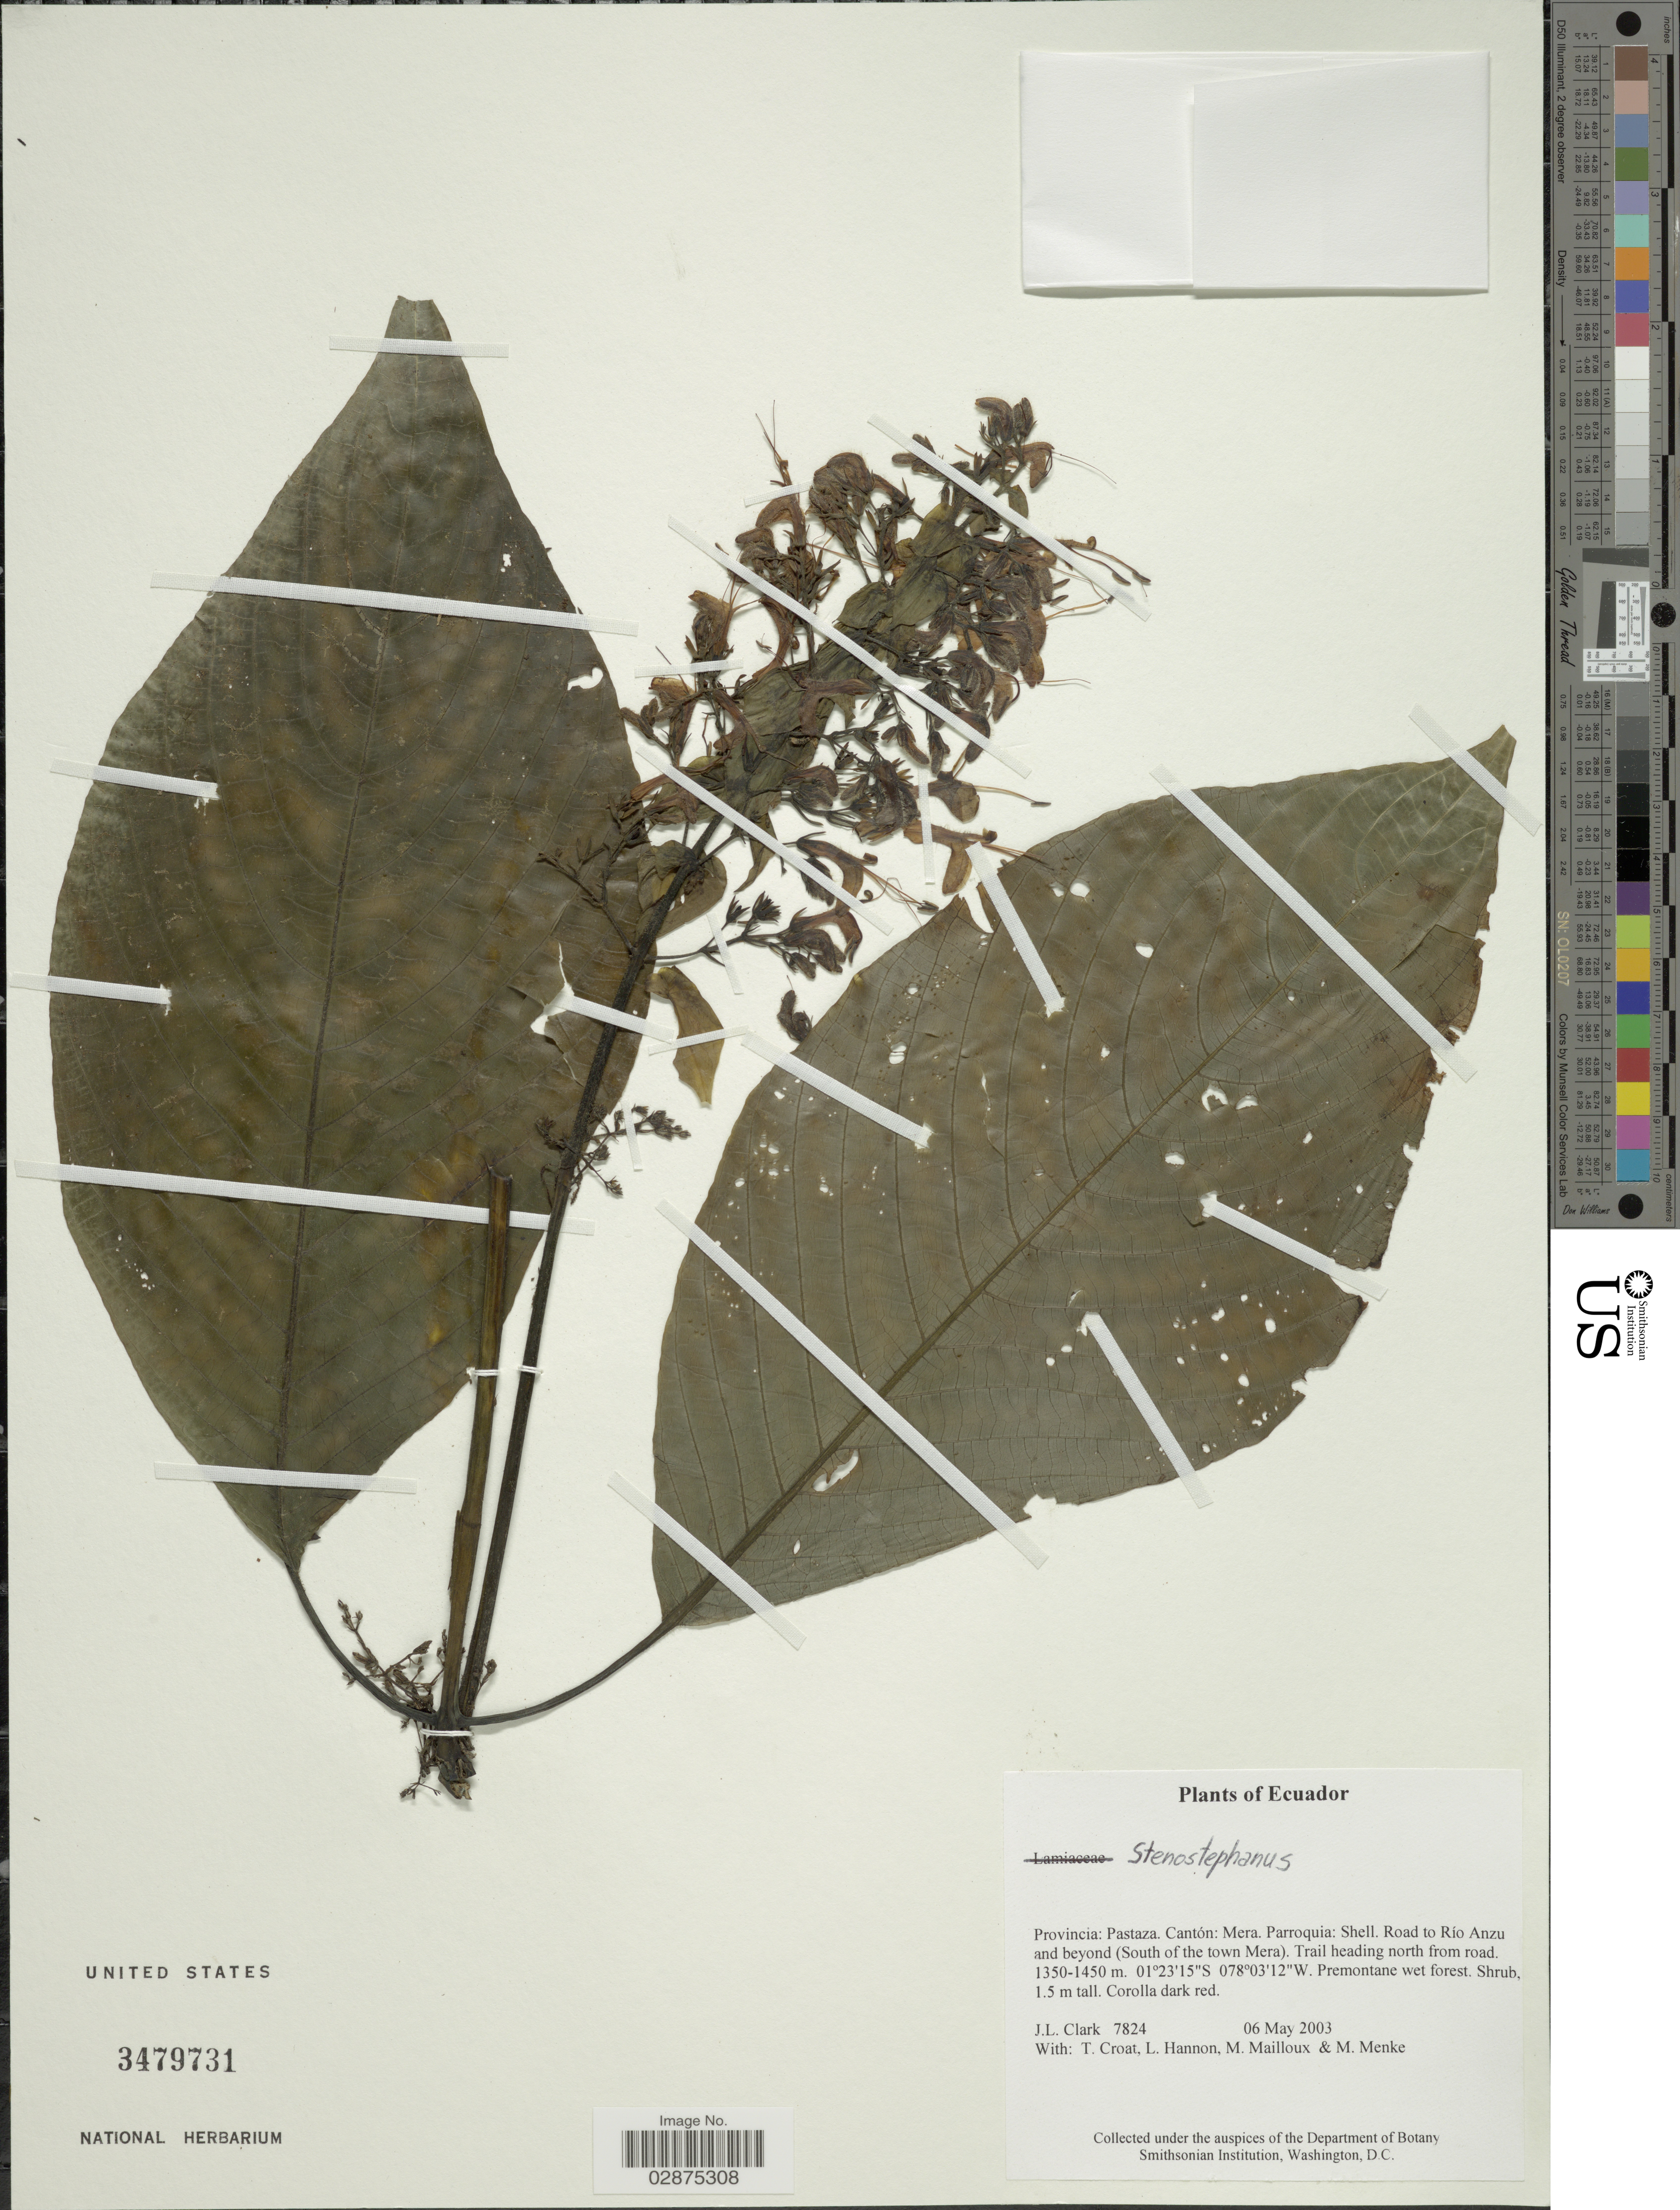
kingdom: Plantae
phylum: Tracheophyta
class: Magnoliopsida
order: Lamiales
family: Acanthaceae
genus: Stenostephanus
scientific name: Stenostephanus sp.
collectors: J. L. Clark, T. B. Croat, L. Hannon, M. Mailloux & M. Menke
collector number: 7824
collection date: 2003-05-06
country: Ecuador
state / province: Pastaza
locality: Cantón: Mera. Parroquia: Shell. Road to Río Anzu and beyond (South of the town Mera). Trail heading north from road.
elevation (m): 1350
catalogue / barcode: US 3479731